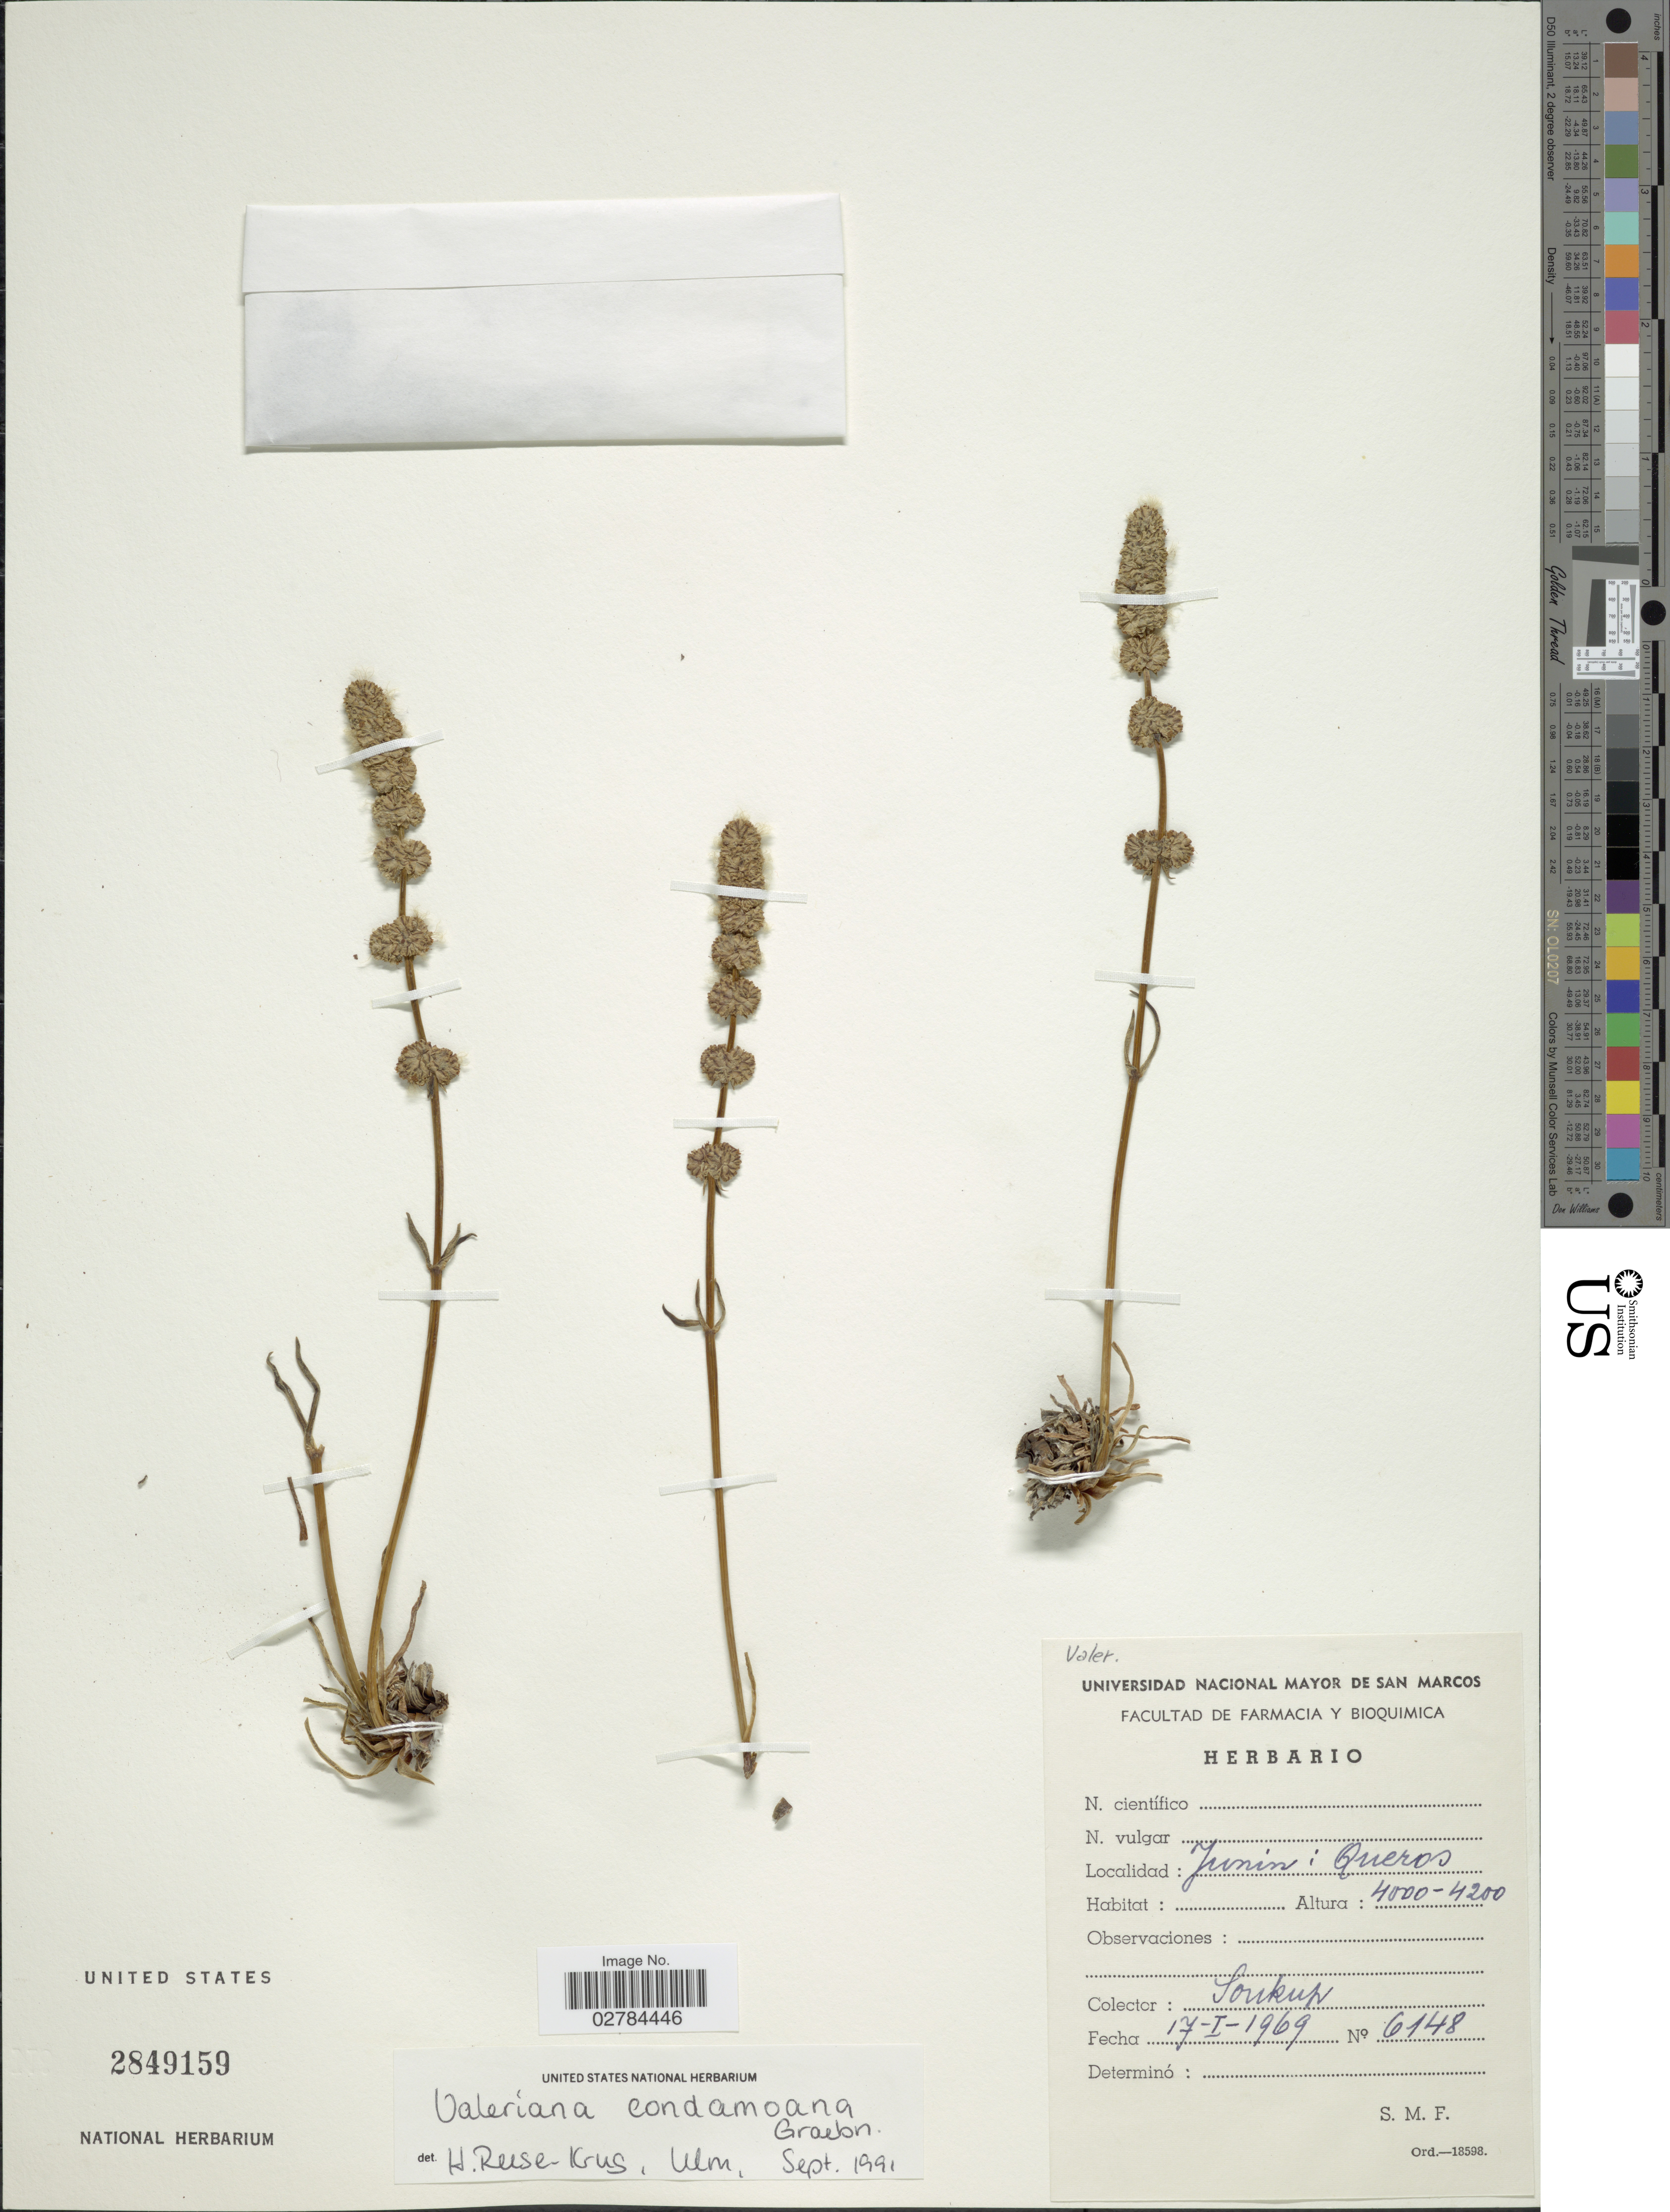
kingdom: Plantae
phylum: Tracheophyta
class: Magnoliopsida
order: Dipsacales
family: Caprifoliaceae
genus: Valeriana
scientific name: Valeriana condamoana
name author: Graebn.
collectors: J. Soukup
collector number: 6148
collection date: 1969-01-17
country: Peru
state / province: Junín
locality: Queros.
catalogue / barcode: US 2849159